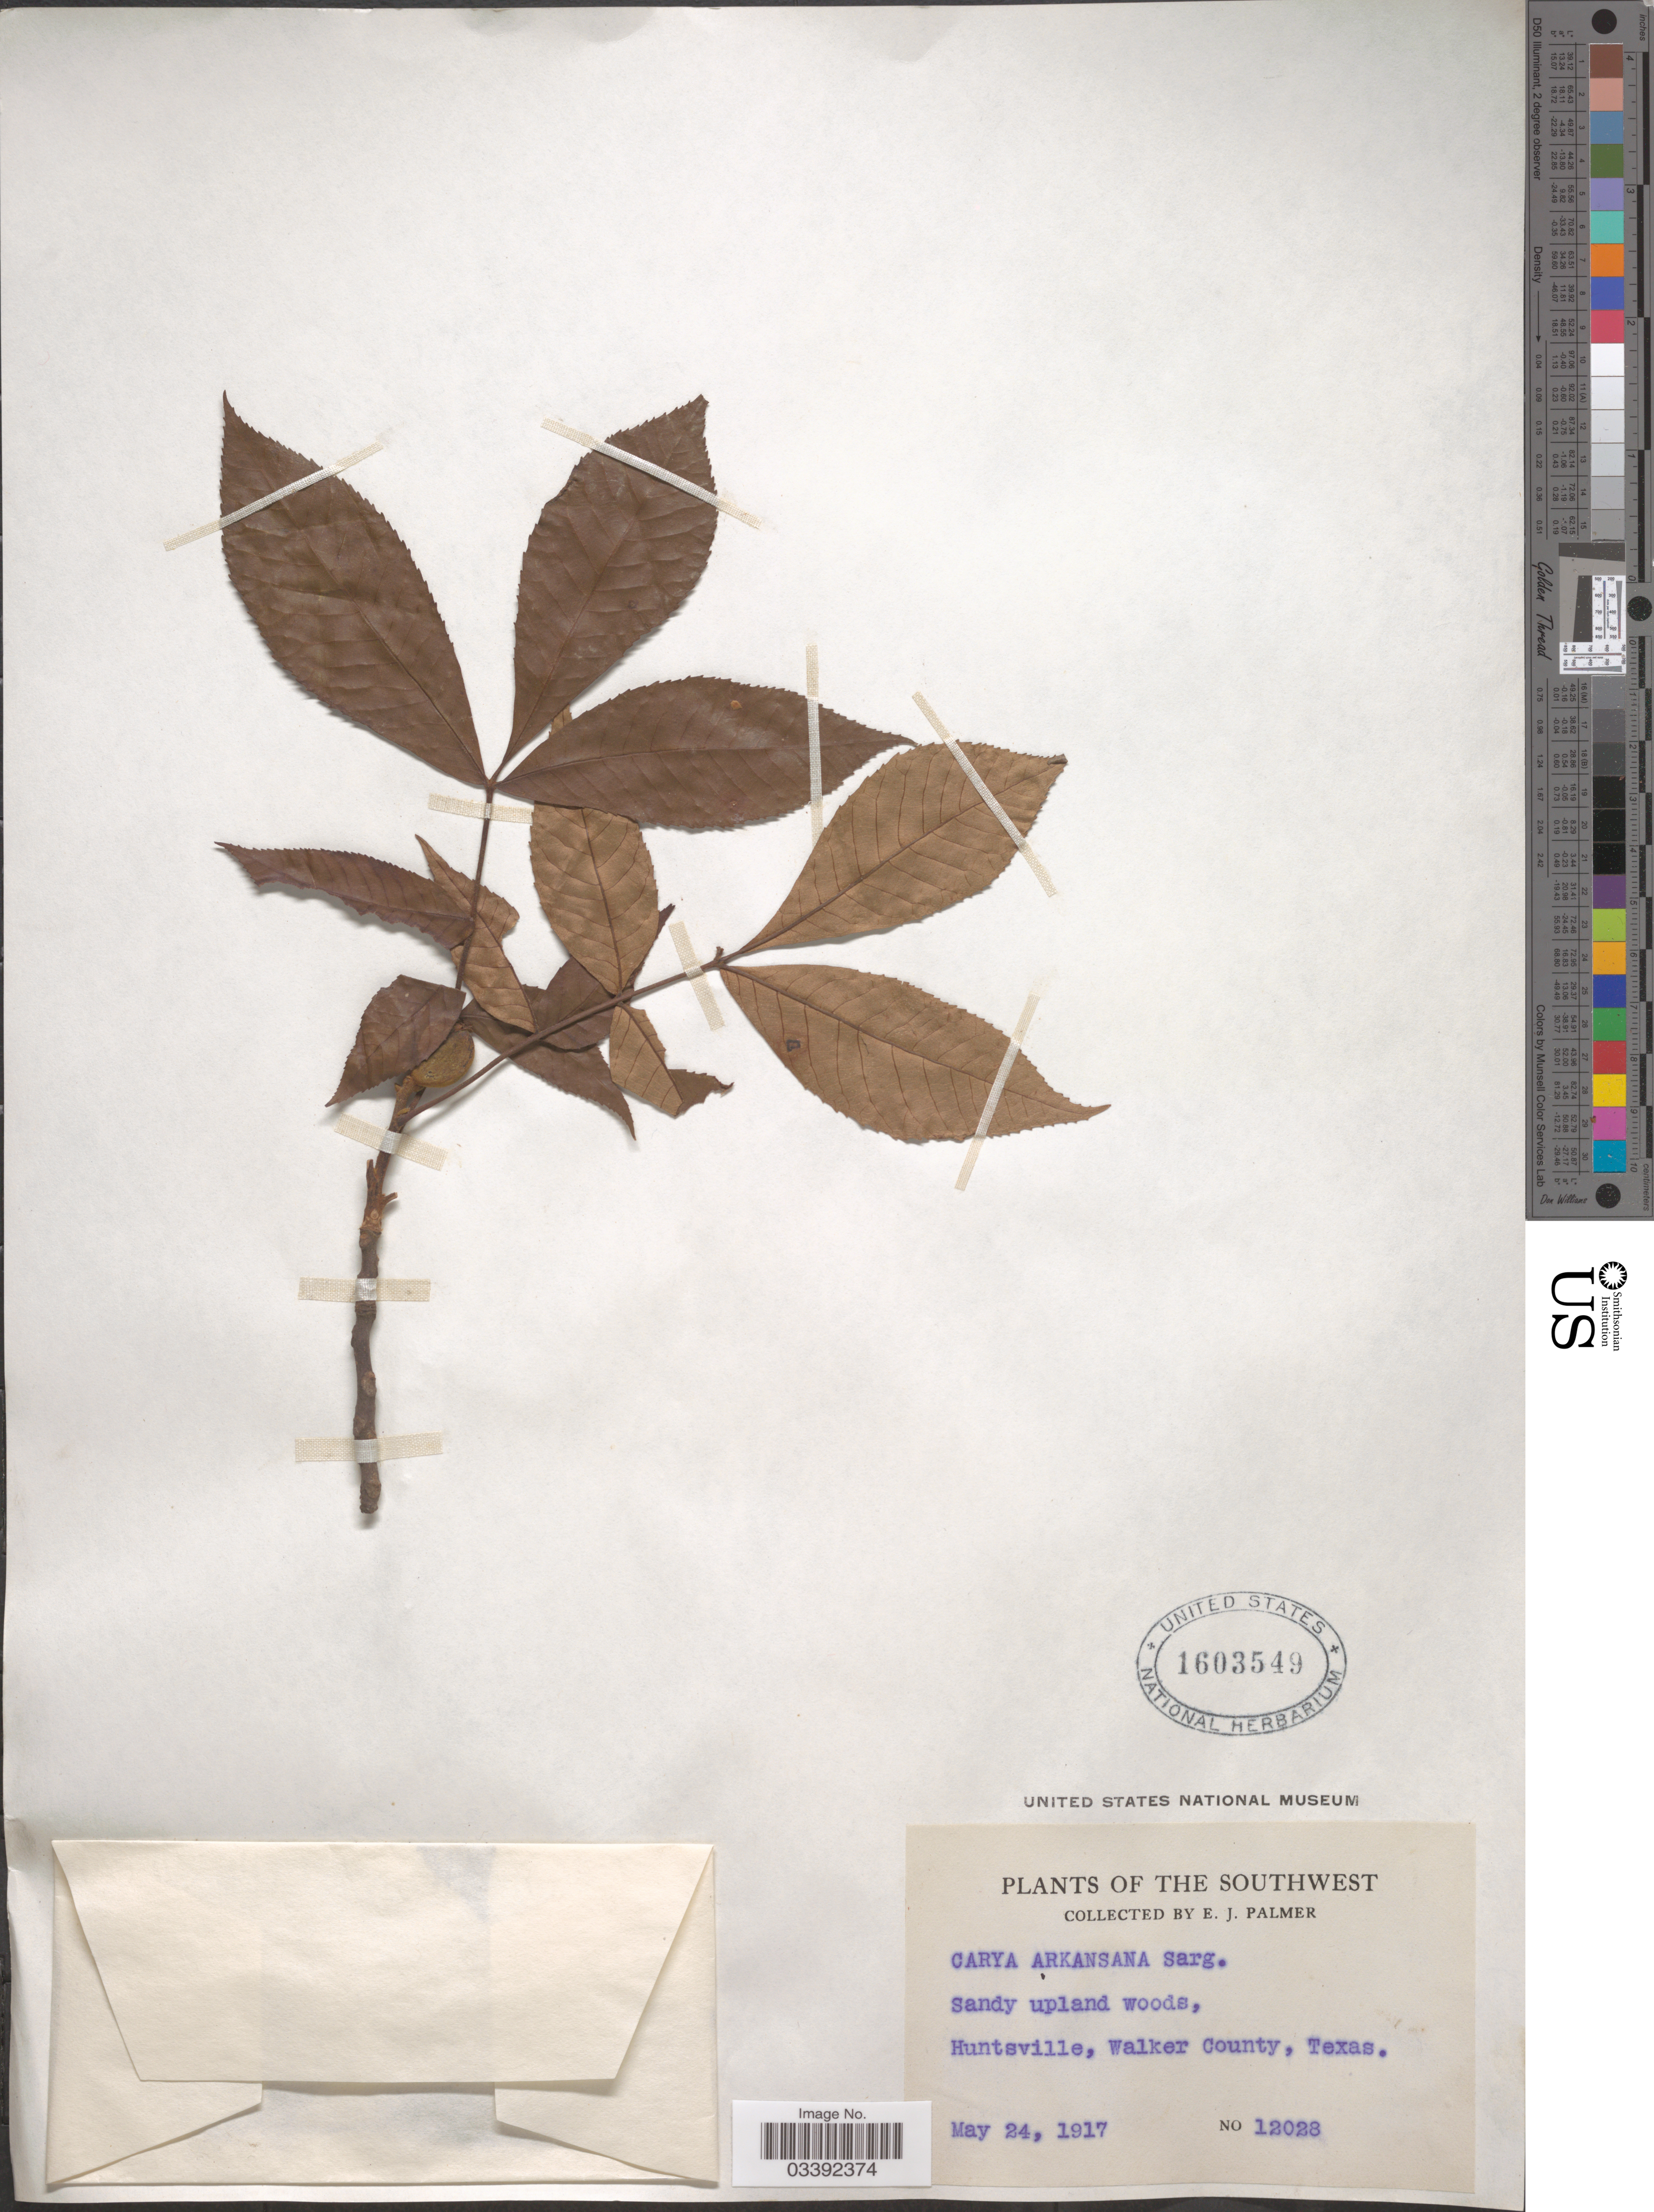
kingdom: Plantae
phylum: Tracheophyta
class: Magnoliopsida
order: Fagales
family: Juglandaceae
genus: Carya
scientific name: Carya texana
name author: Buckley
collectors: E. J. Palmer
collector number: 12028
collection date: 1917-05-24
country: United States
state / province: Texas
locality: Southwest. Huntsville, Walker County.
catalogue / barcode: US 1603549